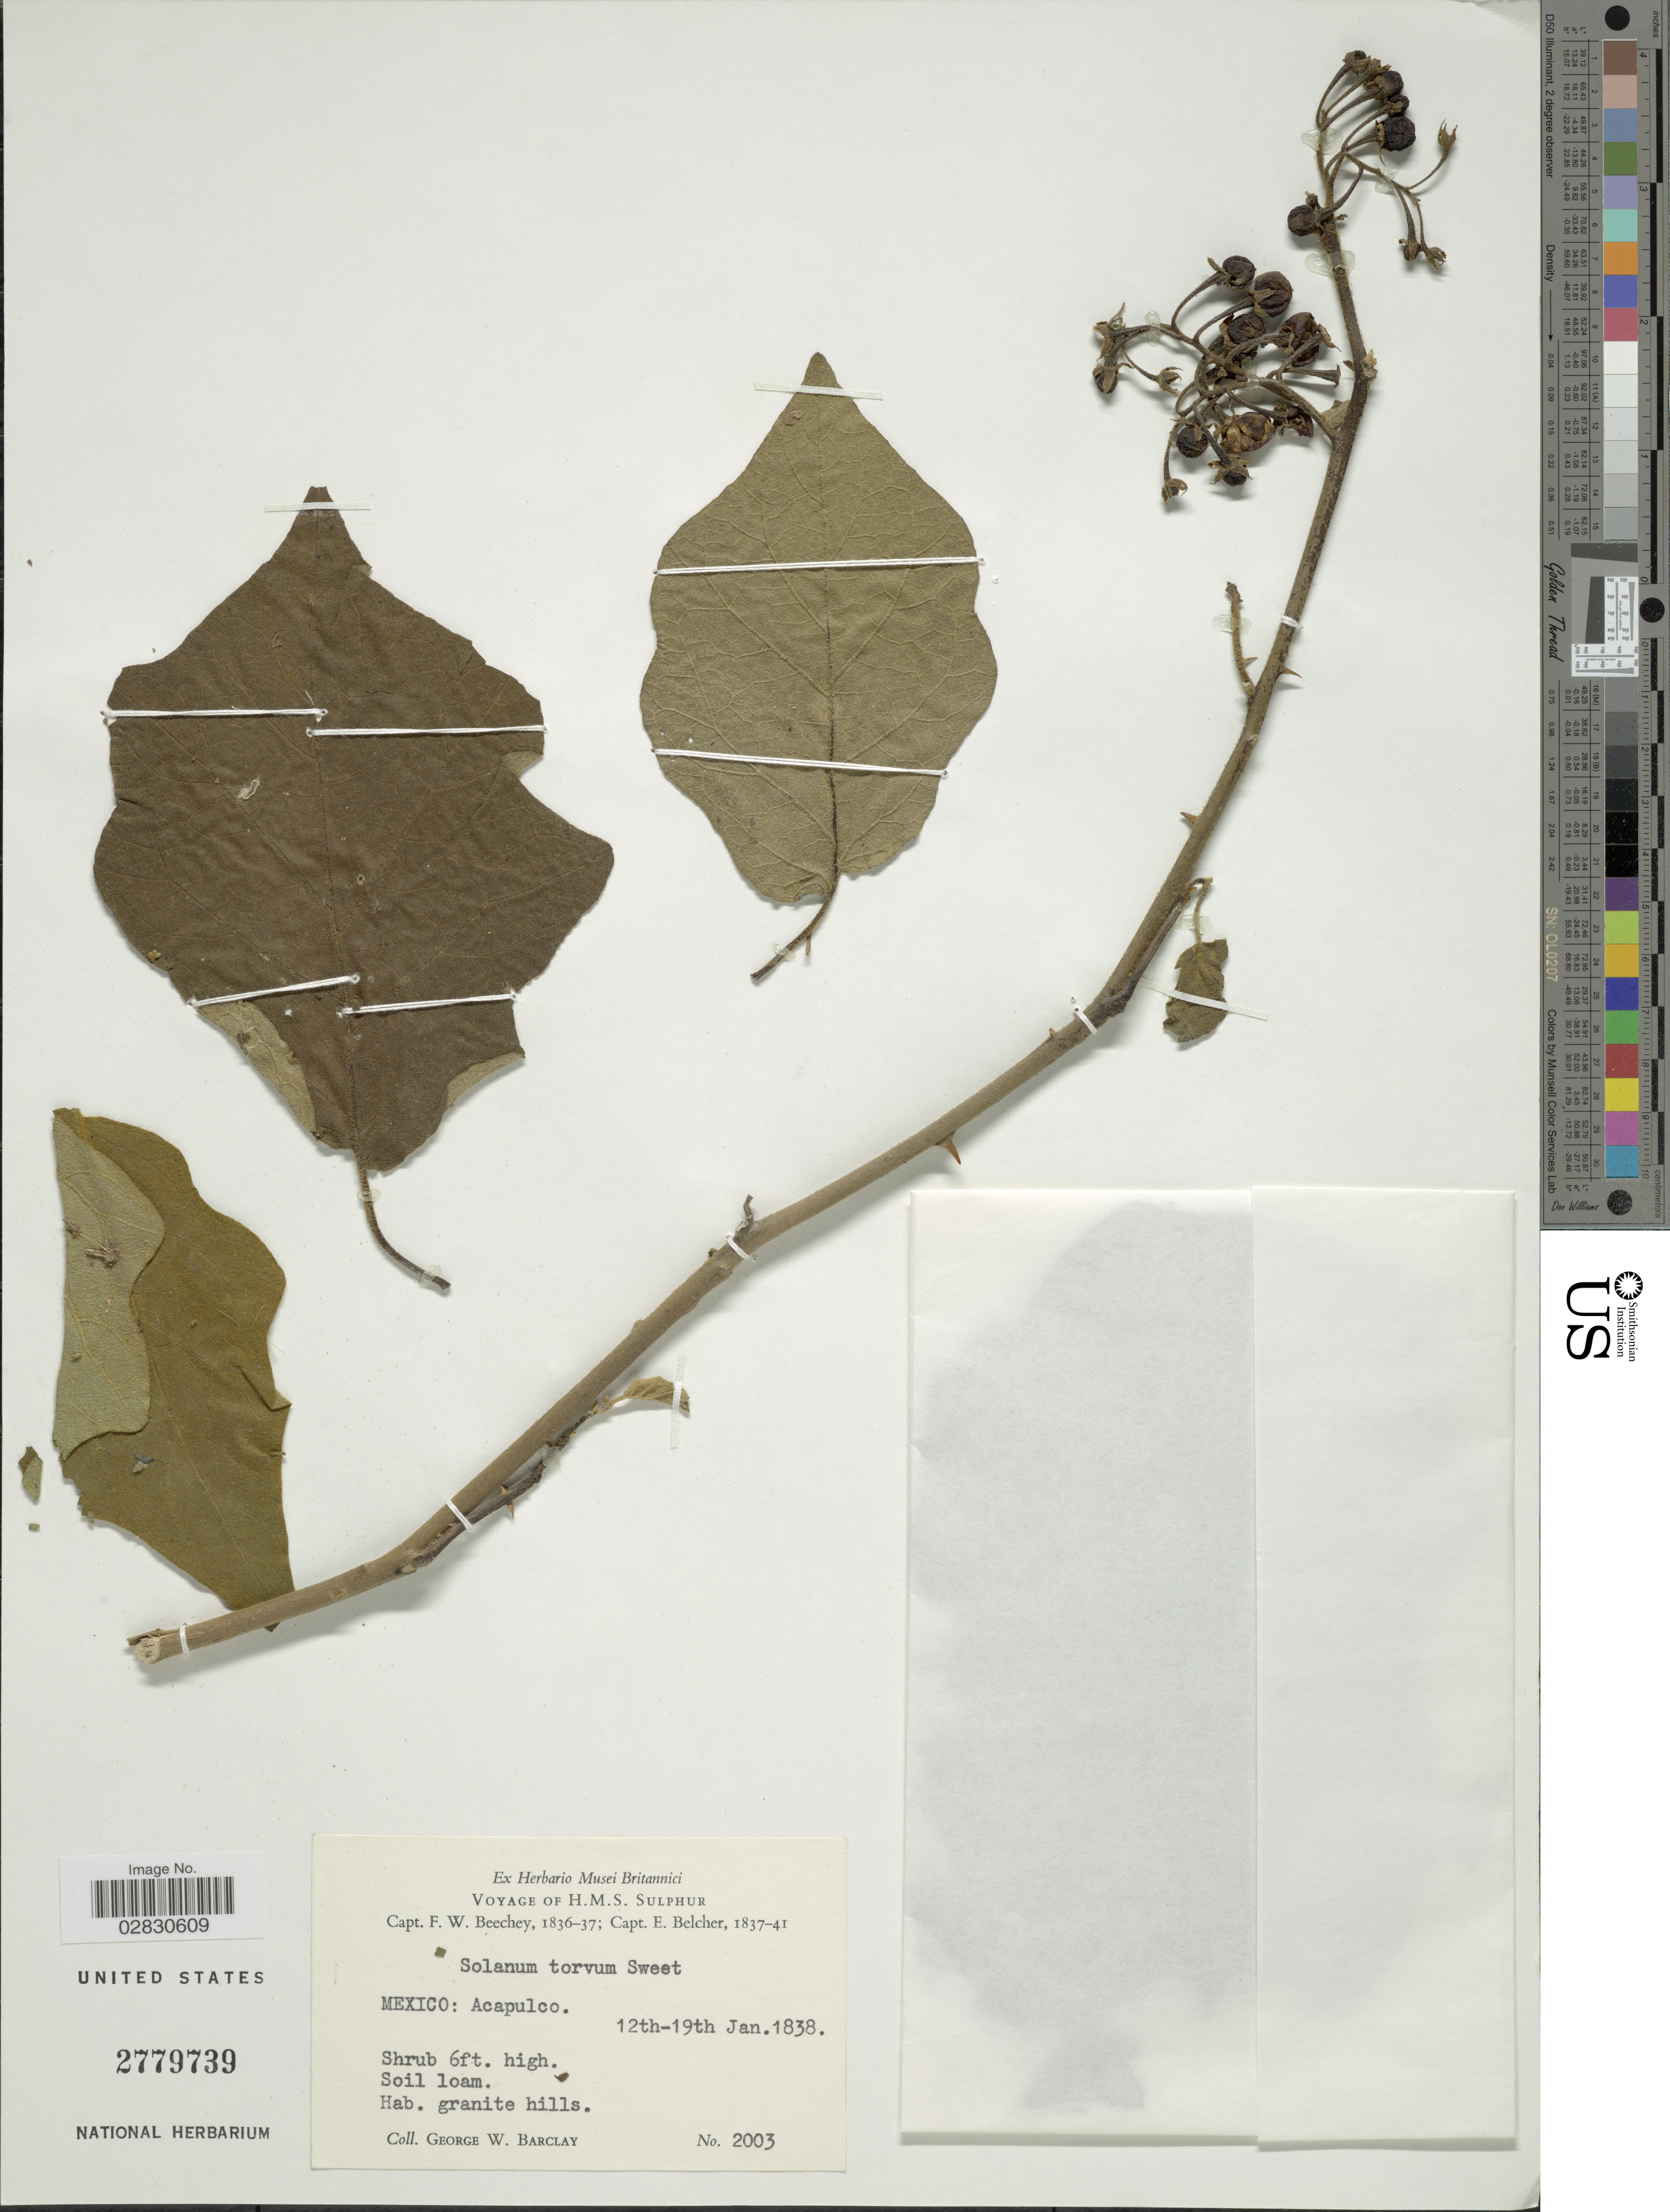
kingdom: Plantae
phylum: Tracheophyta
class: Magnoliopsida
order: Solanales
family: Solanaceae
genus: Solanum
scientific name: Solanum torvum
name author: Sw.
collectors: G. W. Barclay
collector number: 2003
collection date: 1838-01-12/1838-01-19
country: Mexico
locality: Acapulco.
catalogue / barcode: US 2779739